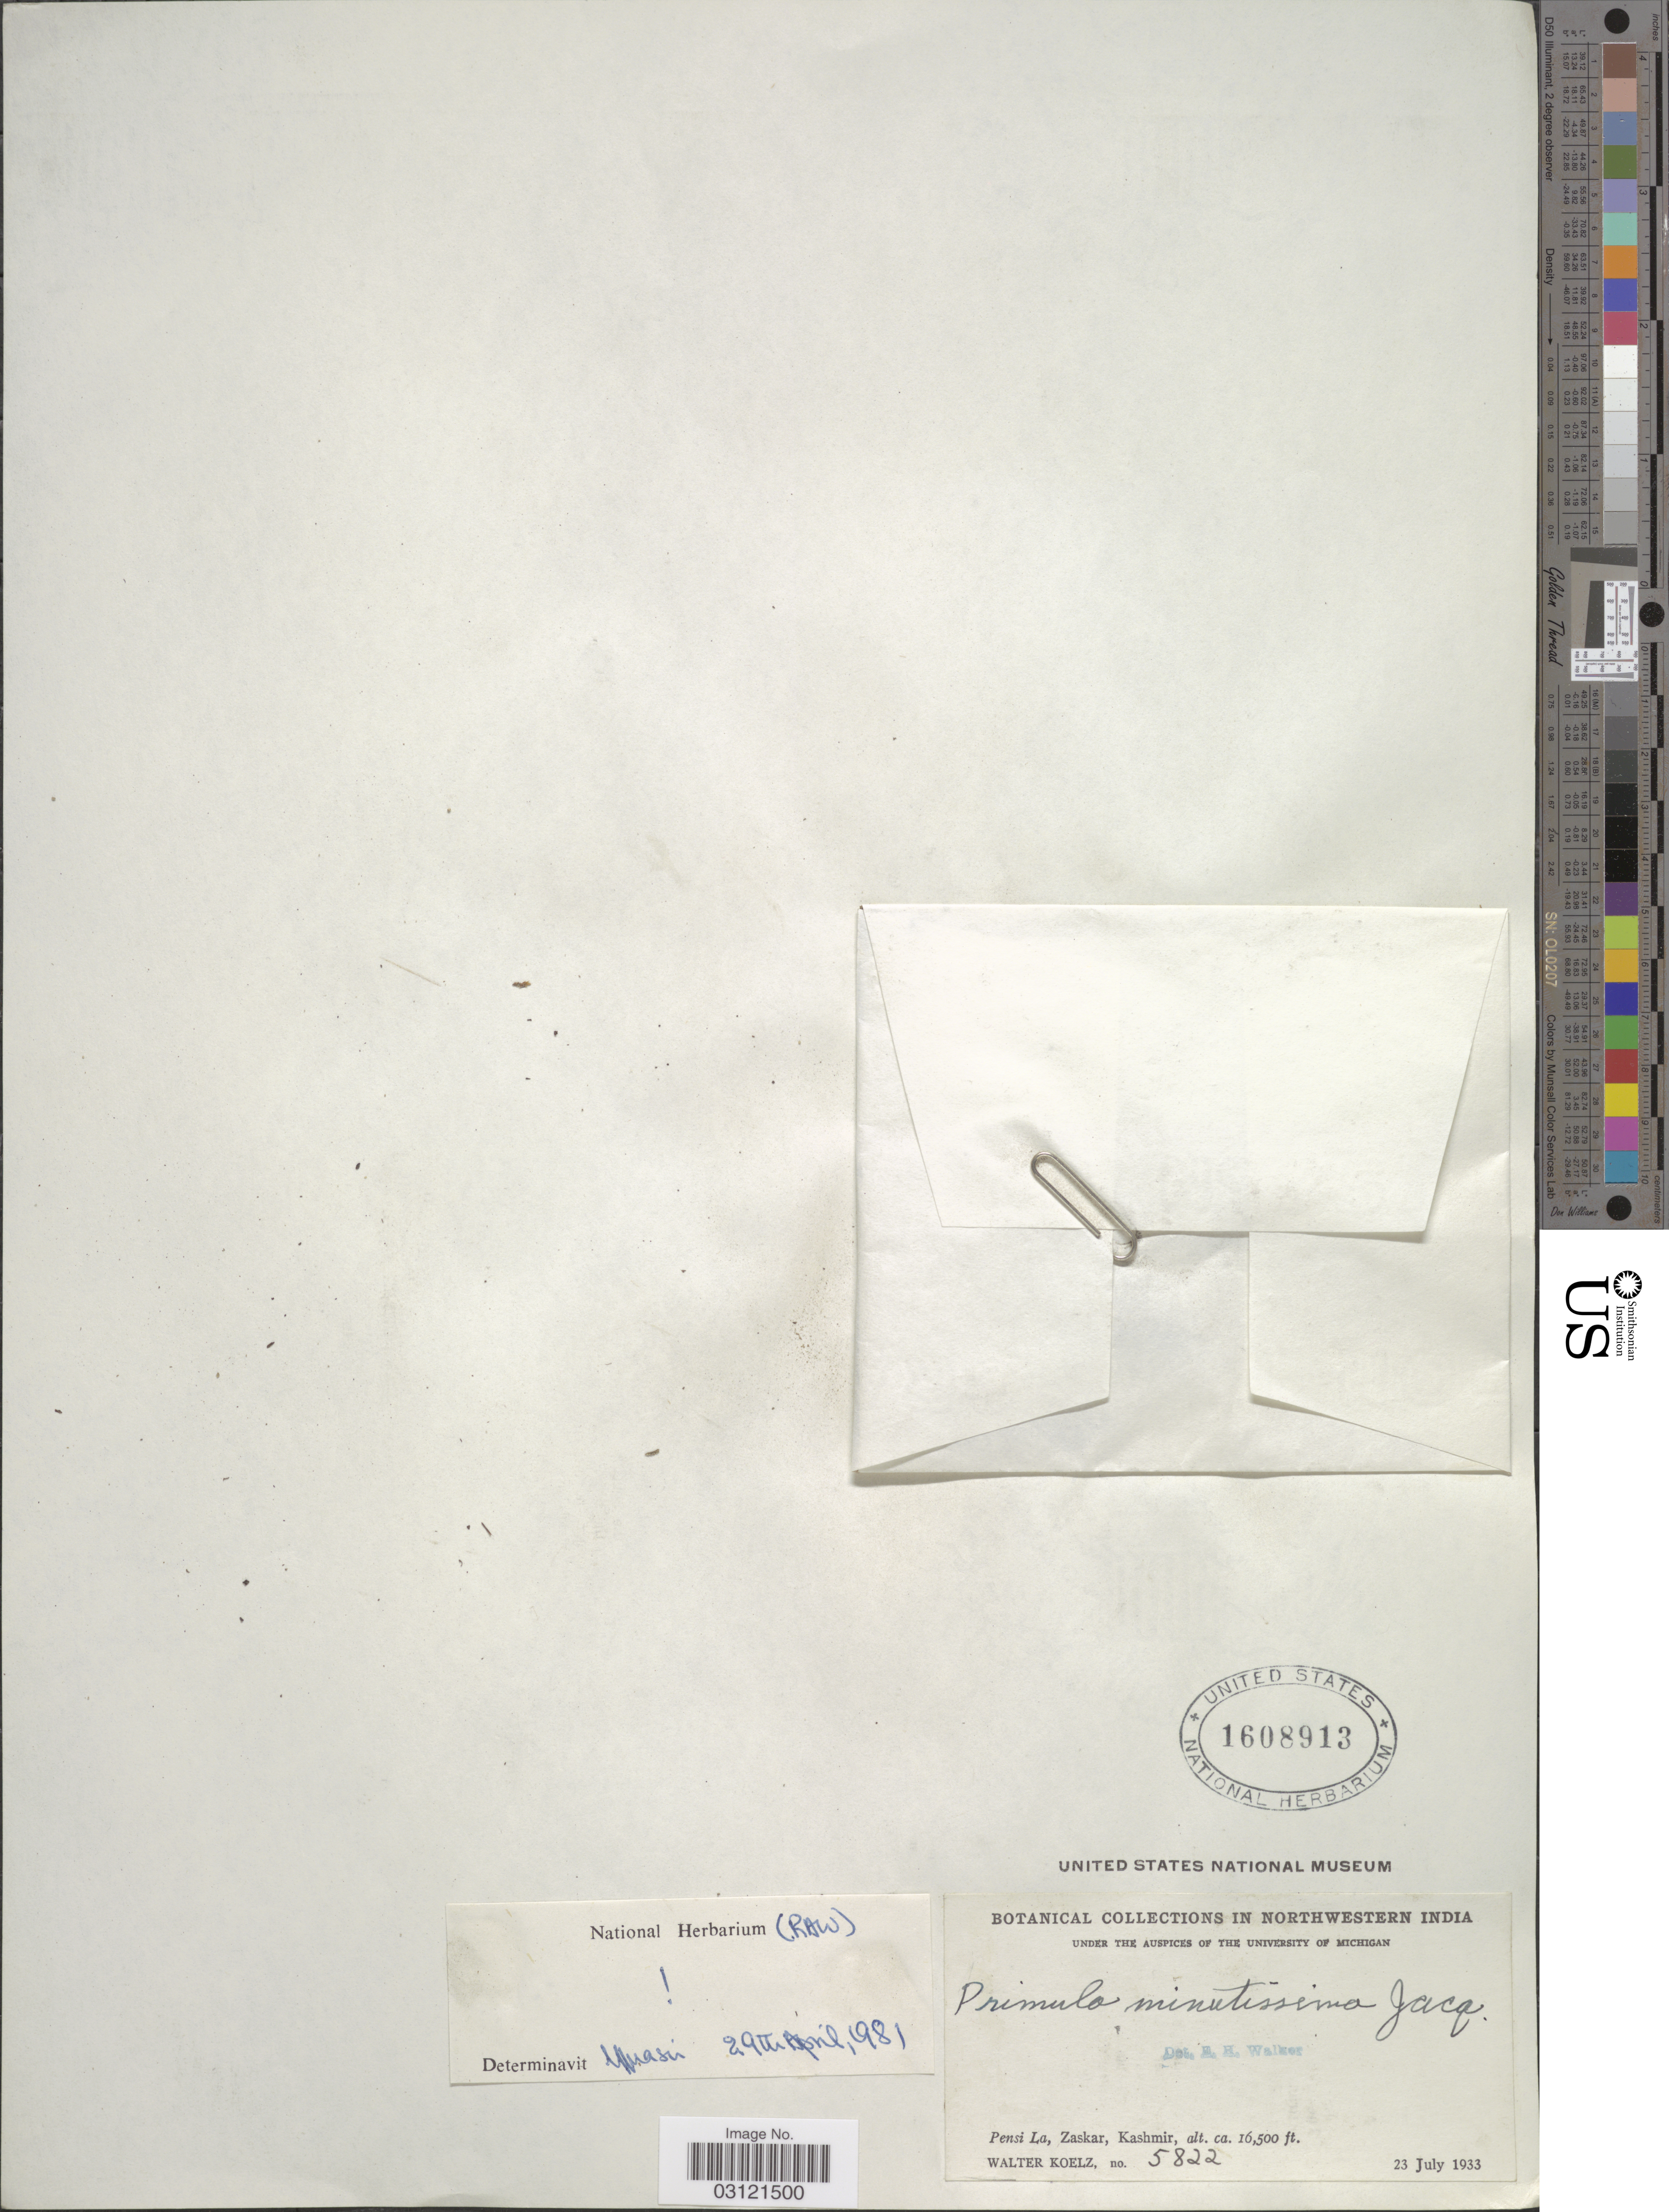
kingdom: Plantae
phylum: Tracheophyta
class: Magnoliopsida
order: Ericales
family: Primulaceae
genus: Primula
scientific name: Primula minutissima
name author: Jacquem. ex Duby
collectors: W. N. Koelz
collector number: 5822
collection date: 1933-07-23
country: India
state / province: Jammu and Kashmir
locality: Northwestern India. Pensi La, Zaskar, Kashmir.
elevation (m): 5029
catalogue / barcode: US 1608913